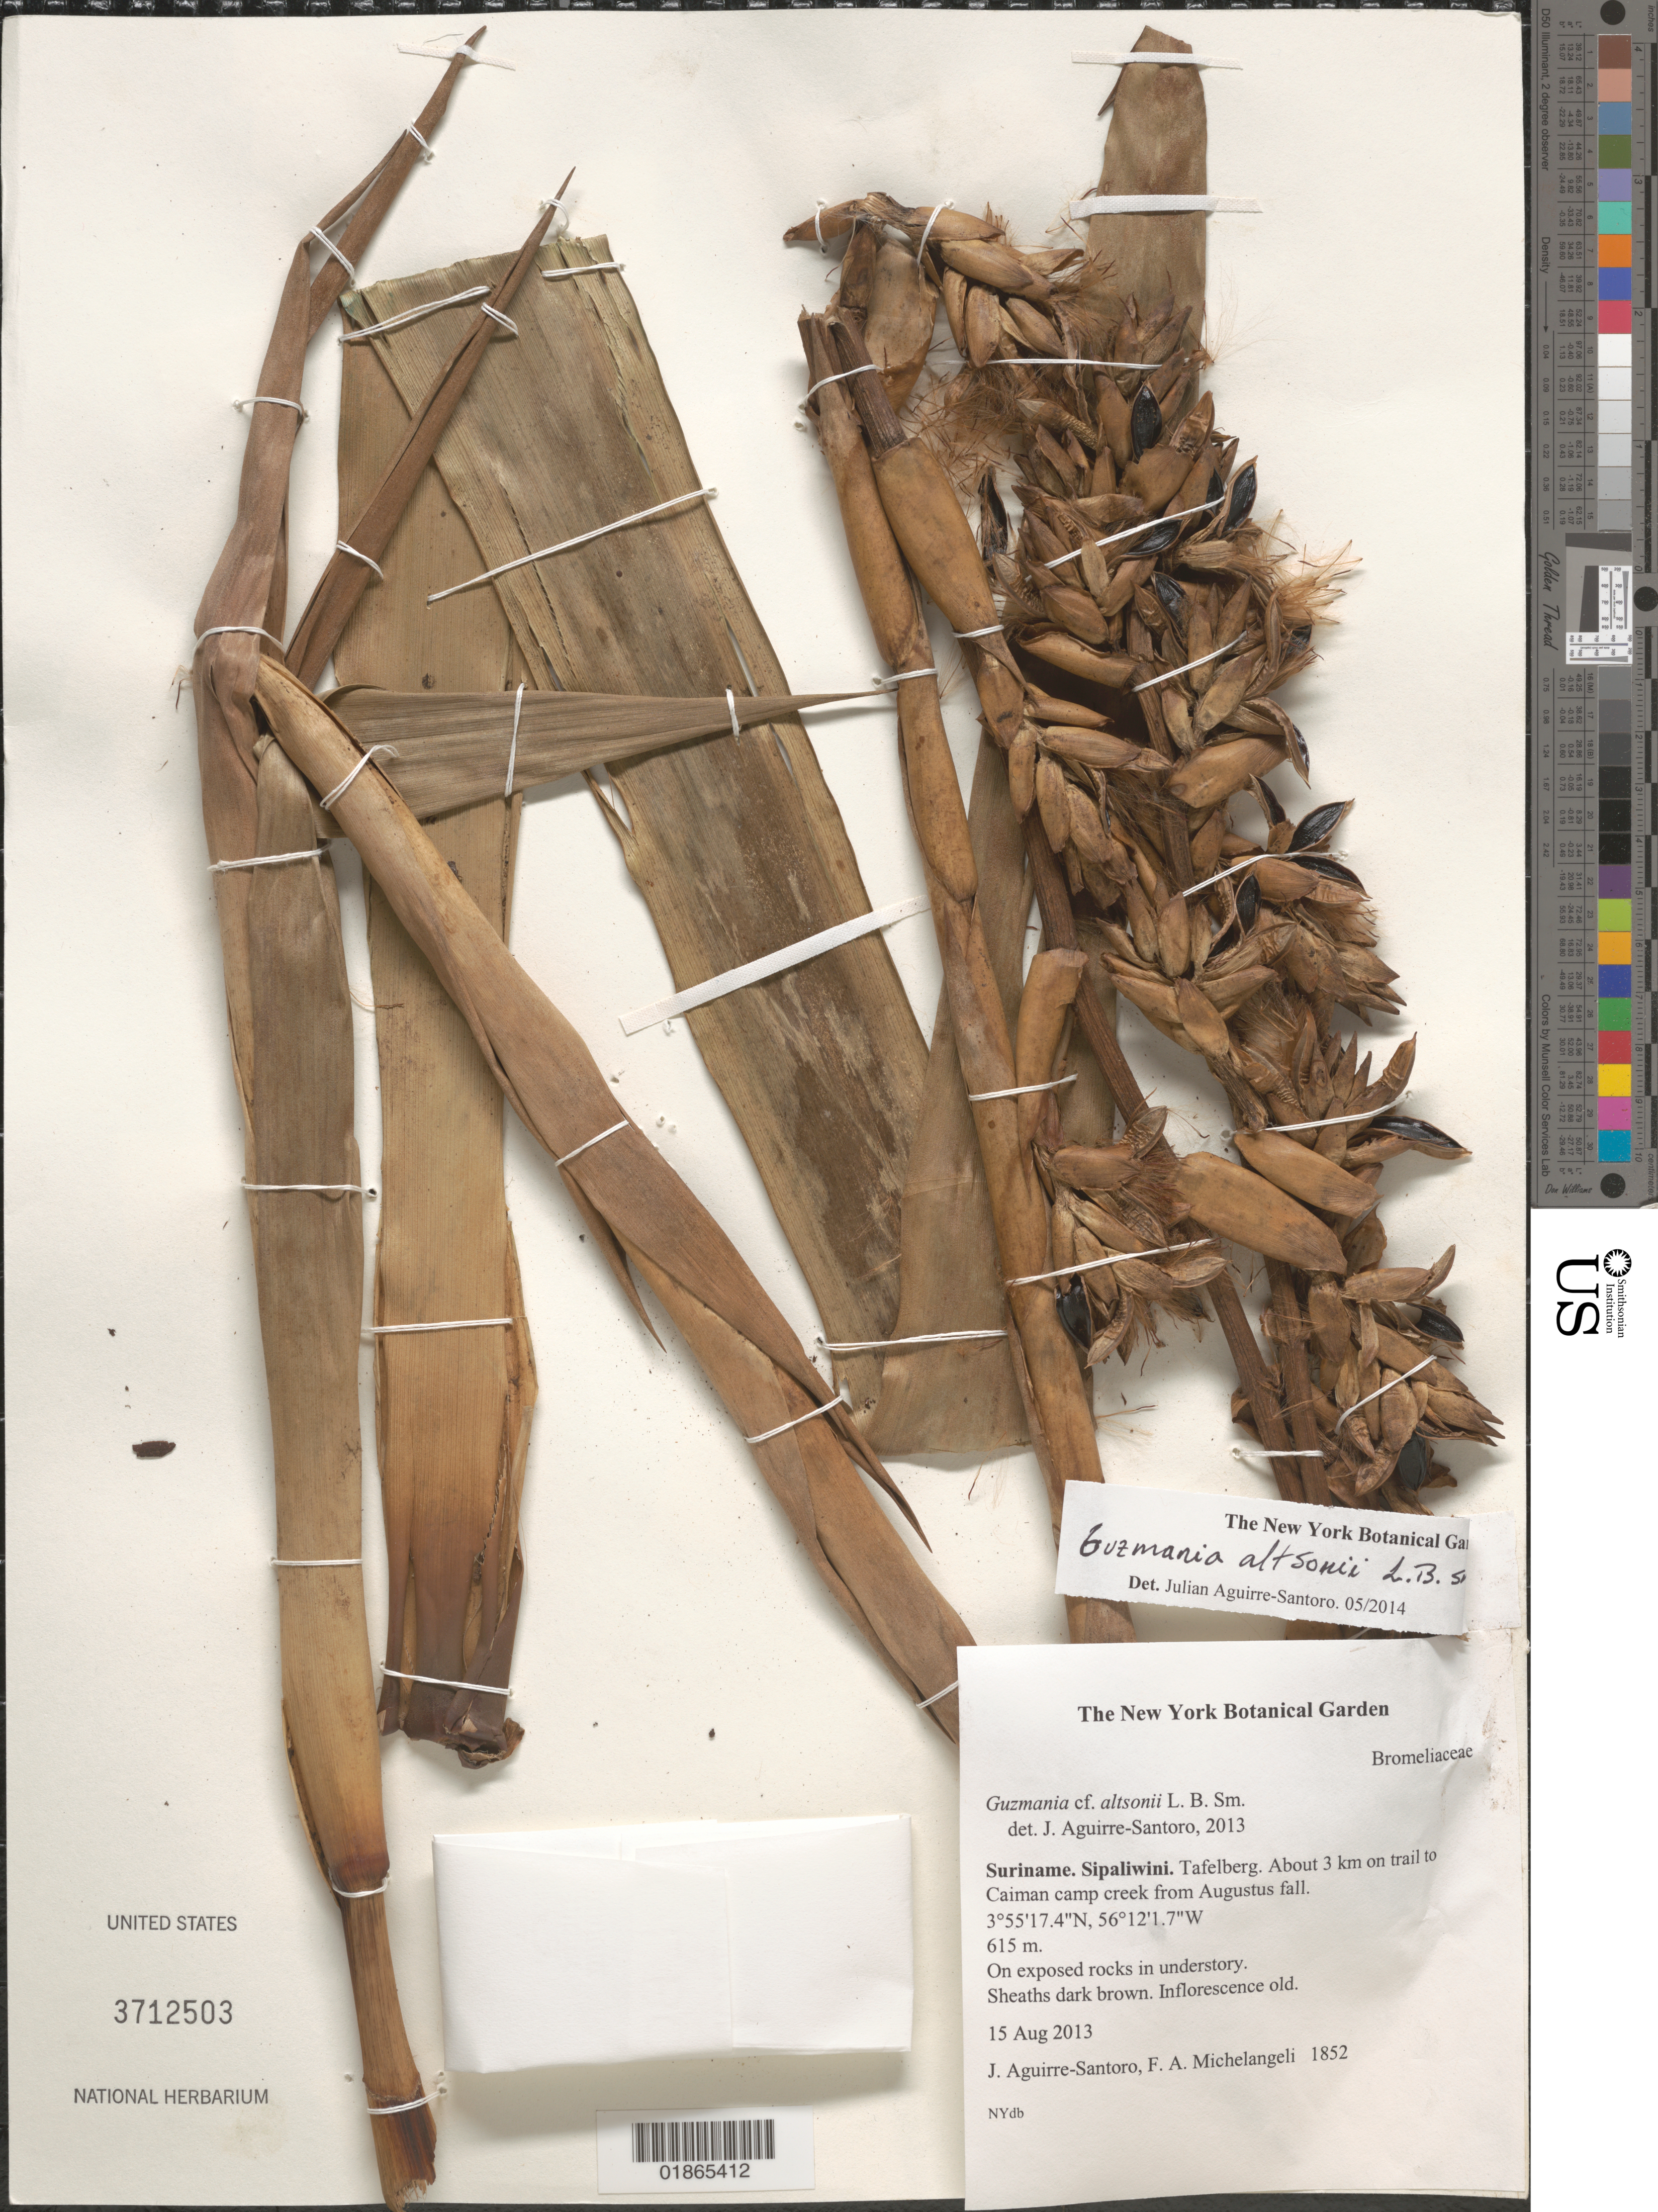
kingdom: Plantae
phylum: Tracheophyta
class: Liliopsida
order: Poales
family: Bromeliaceae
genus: Guzmania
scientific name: Guzmania altsonii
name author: L.B. Sm.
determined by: Aguirre-Santoro, Julian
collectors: J. Aguirre-Santoro & F. A. Michelangeli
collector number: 1852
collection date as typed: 15 Aug 2013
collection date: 2013-08-15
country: Suriname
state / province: Sipaliwini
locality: Tafelberg, About 3 km on trail to Caiman camp creek from Augustus fall.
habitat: On exposed rocks in understory.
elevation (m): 615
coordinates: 3 55 17.4 N, 56 12 1.7 W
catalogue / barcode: US 3712503